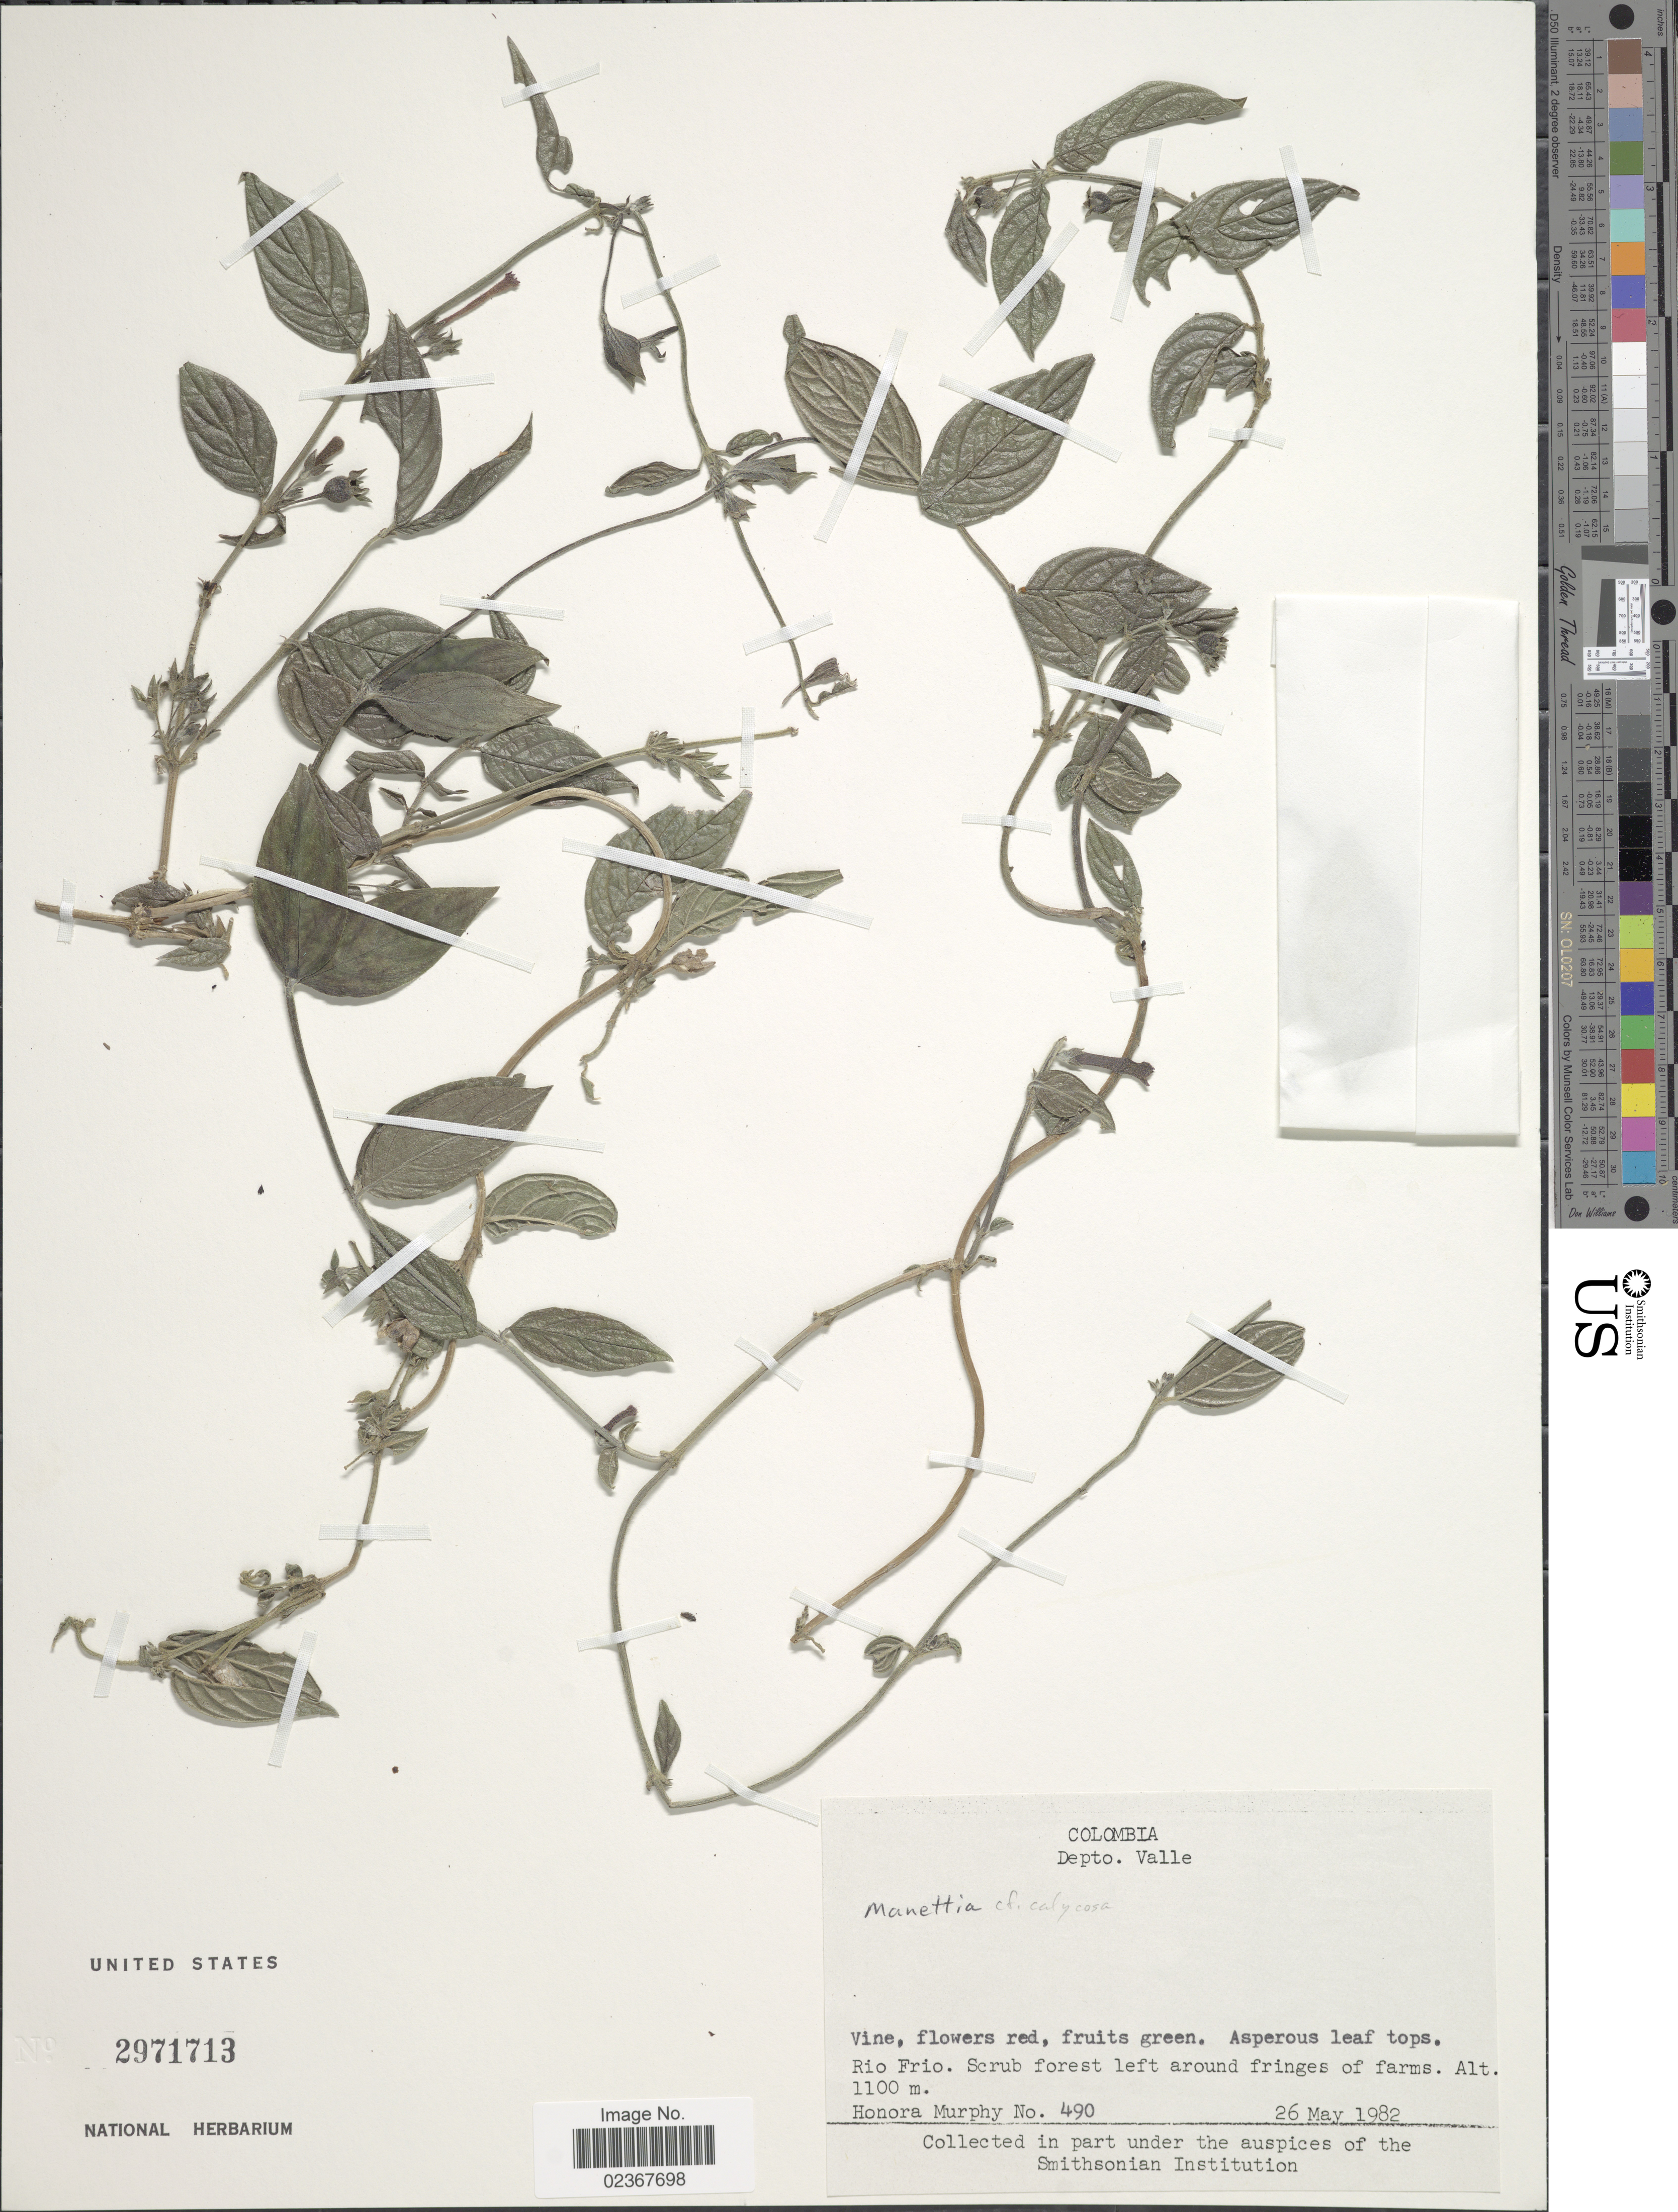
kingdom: Plantae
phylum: Tracheophyta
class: Magnoliopsida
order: Gentianales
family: Rubiaceae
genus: Manettia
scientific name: Manettia sp.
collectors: H. Murphy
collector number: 490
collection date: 1982-05-26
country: Colombia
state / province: Valle del Cauca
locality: Depto. Valle, Rio Frio. Scrub forest left around fringes of farms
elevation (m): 1100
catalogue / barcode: US 2971713